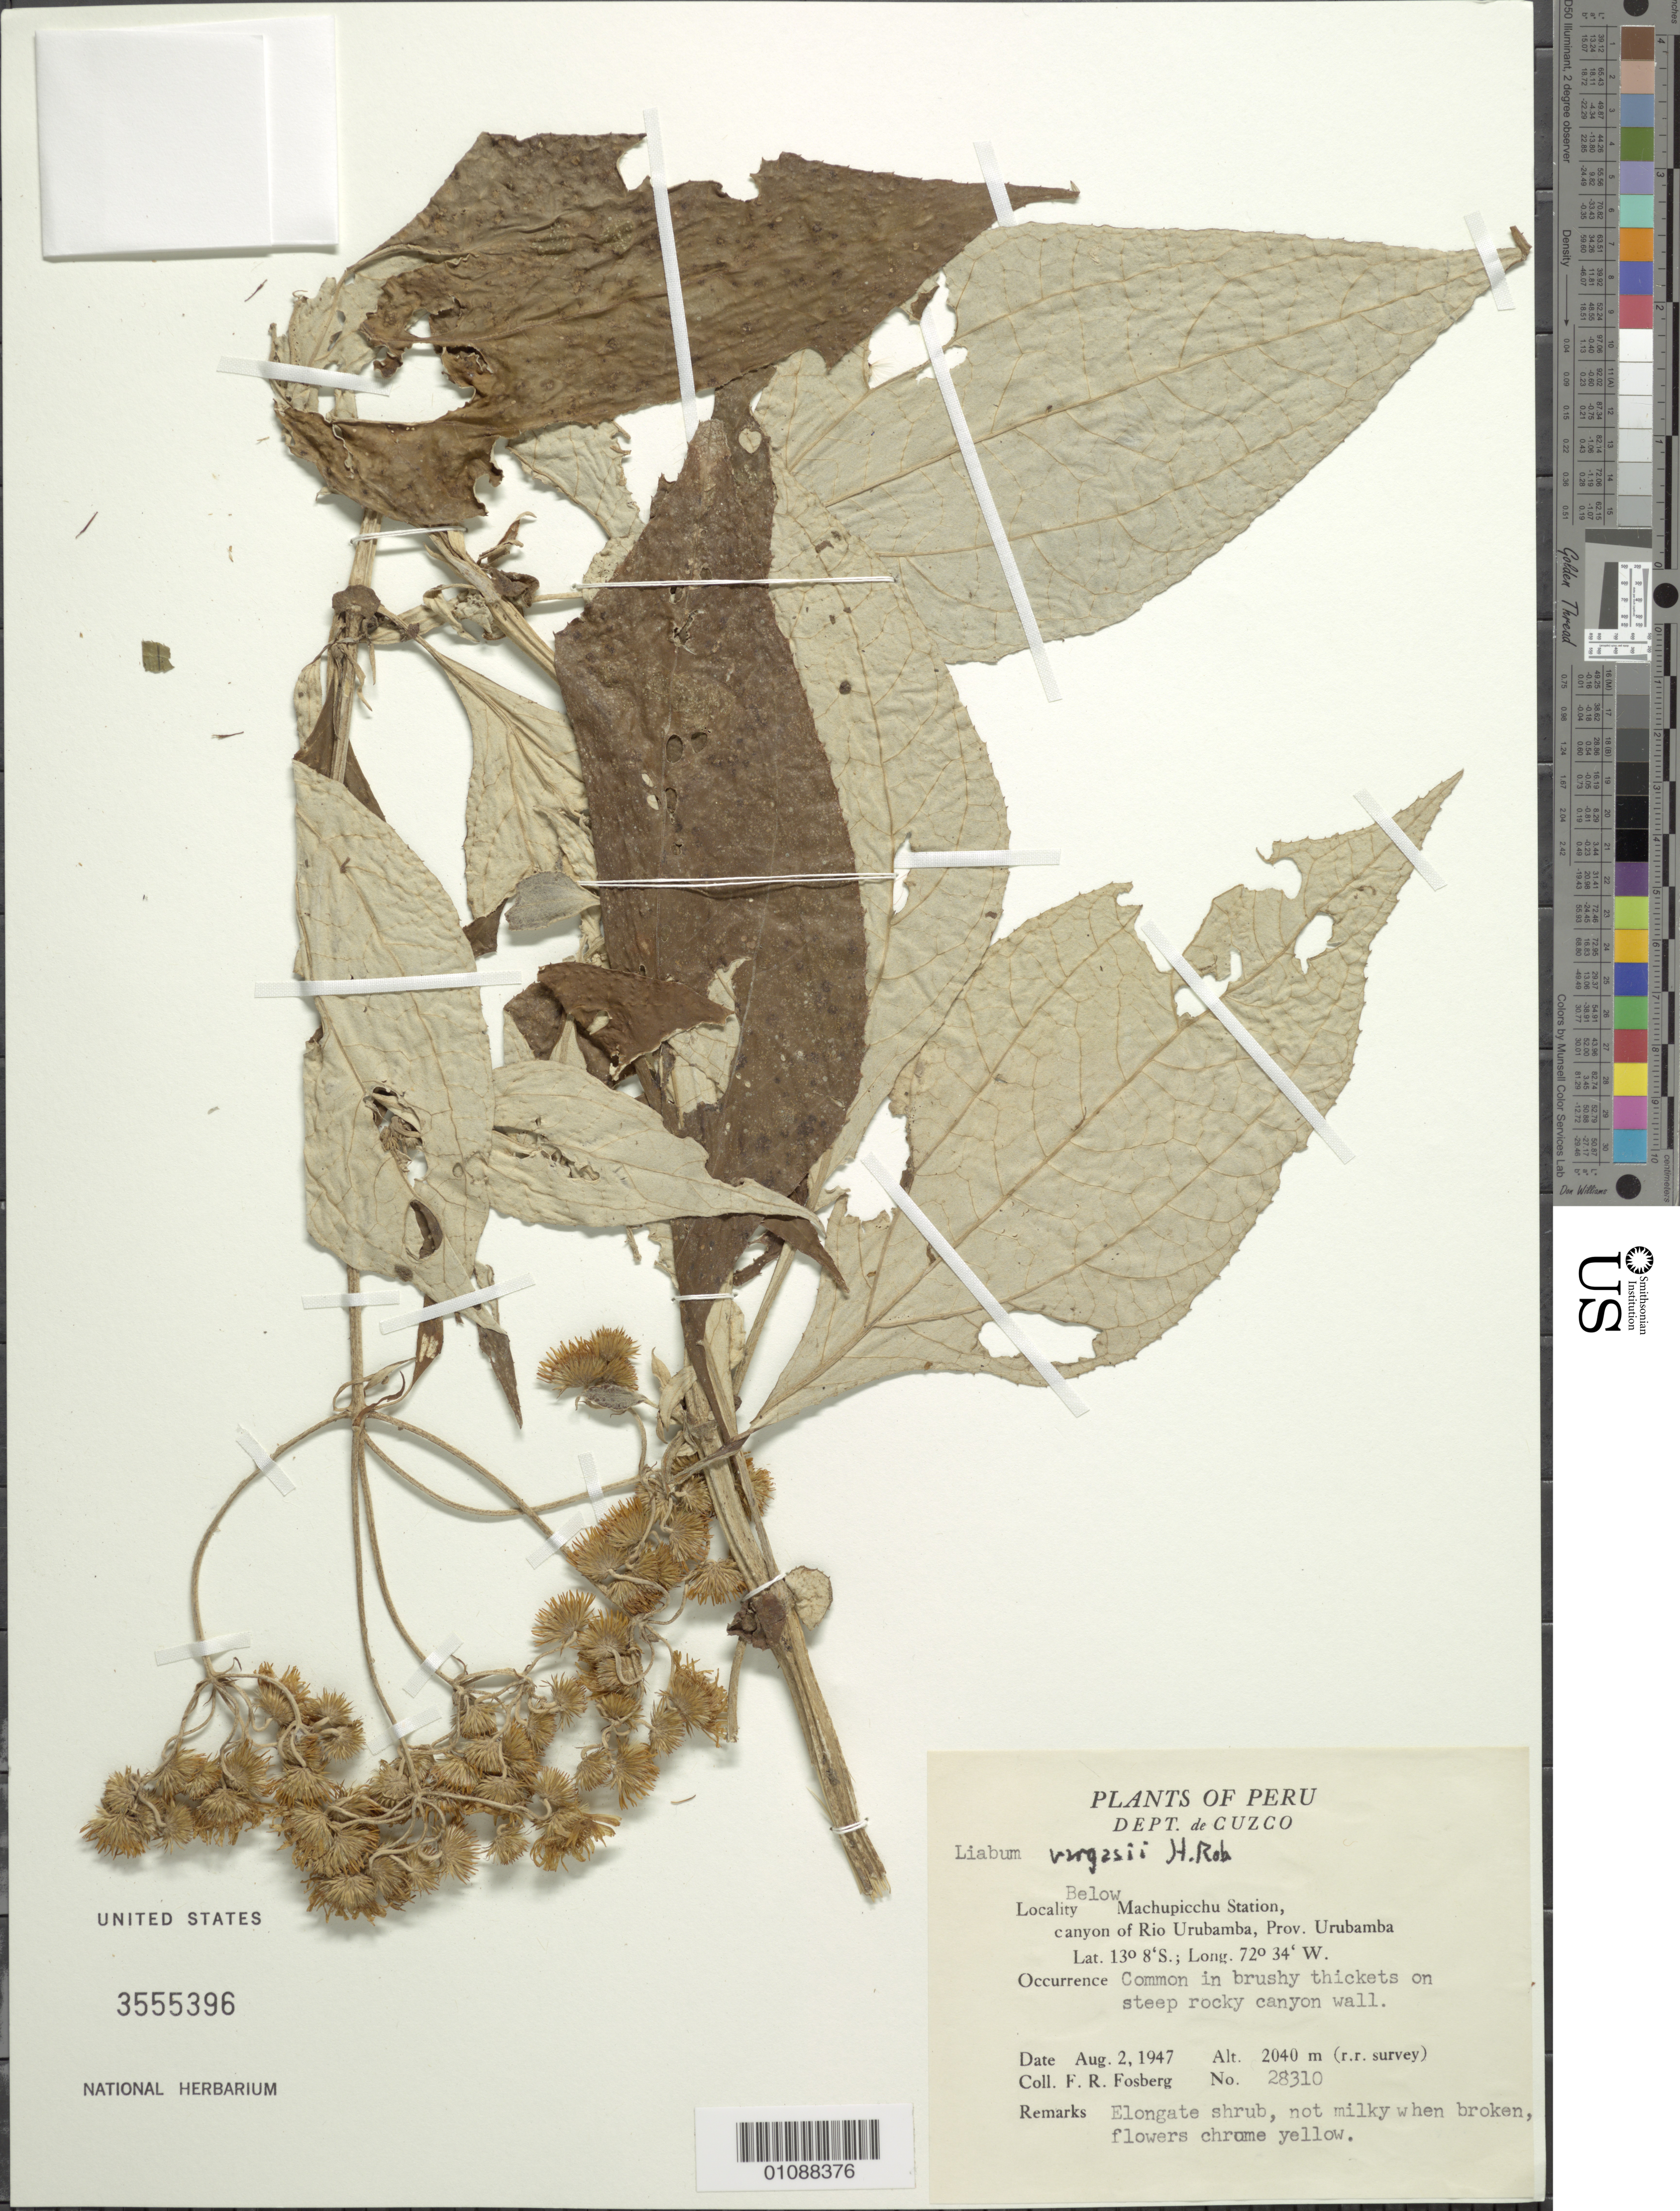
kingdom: Plantae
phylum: Tracheophyta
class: Magnoliopsida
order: Asterales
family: Asteraceae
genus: Liabum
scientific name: Liabum vargasii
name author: H. Rob.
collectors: F. R. Fosberg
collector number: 28310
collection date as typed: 2 August 1947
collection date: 1947-08-02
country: Peru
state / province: Cusco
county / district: Urubamba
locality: Machupicchu Station, below; canyon of Rio Urubamba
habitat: Brushy thickets on steep rocky canyon wall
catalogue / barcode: US 3555396